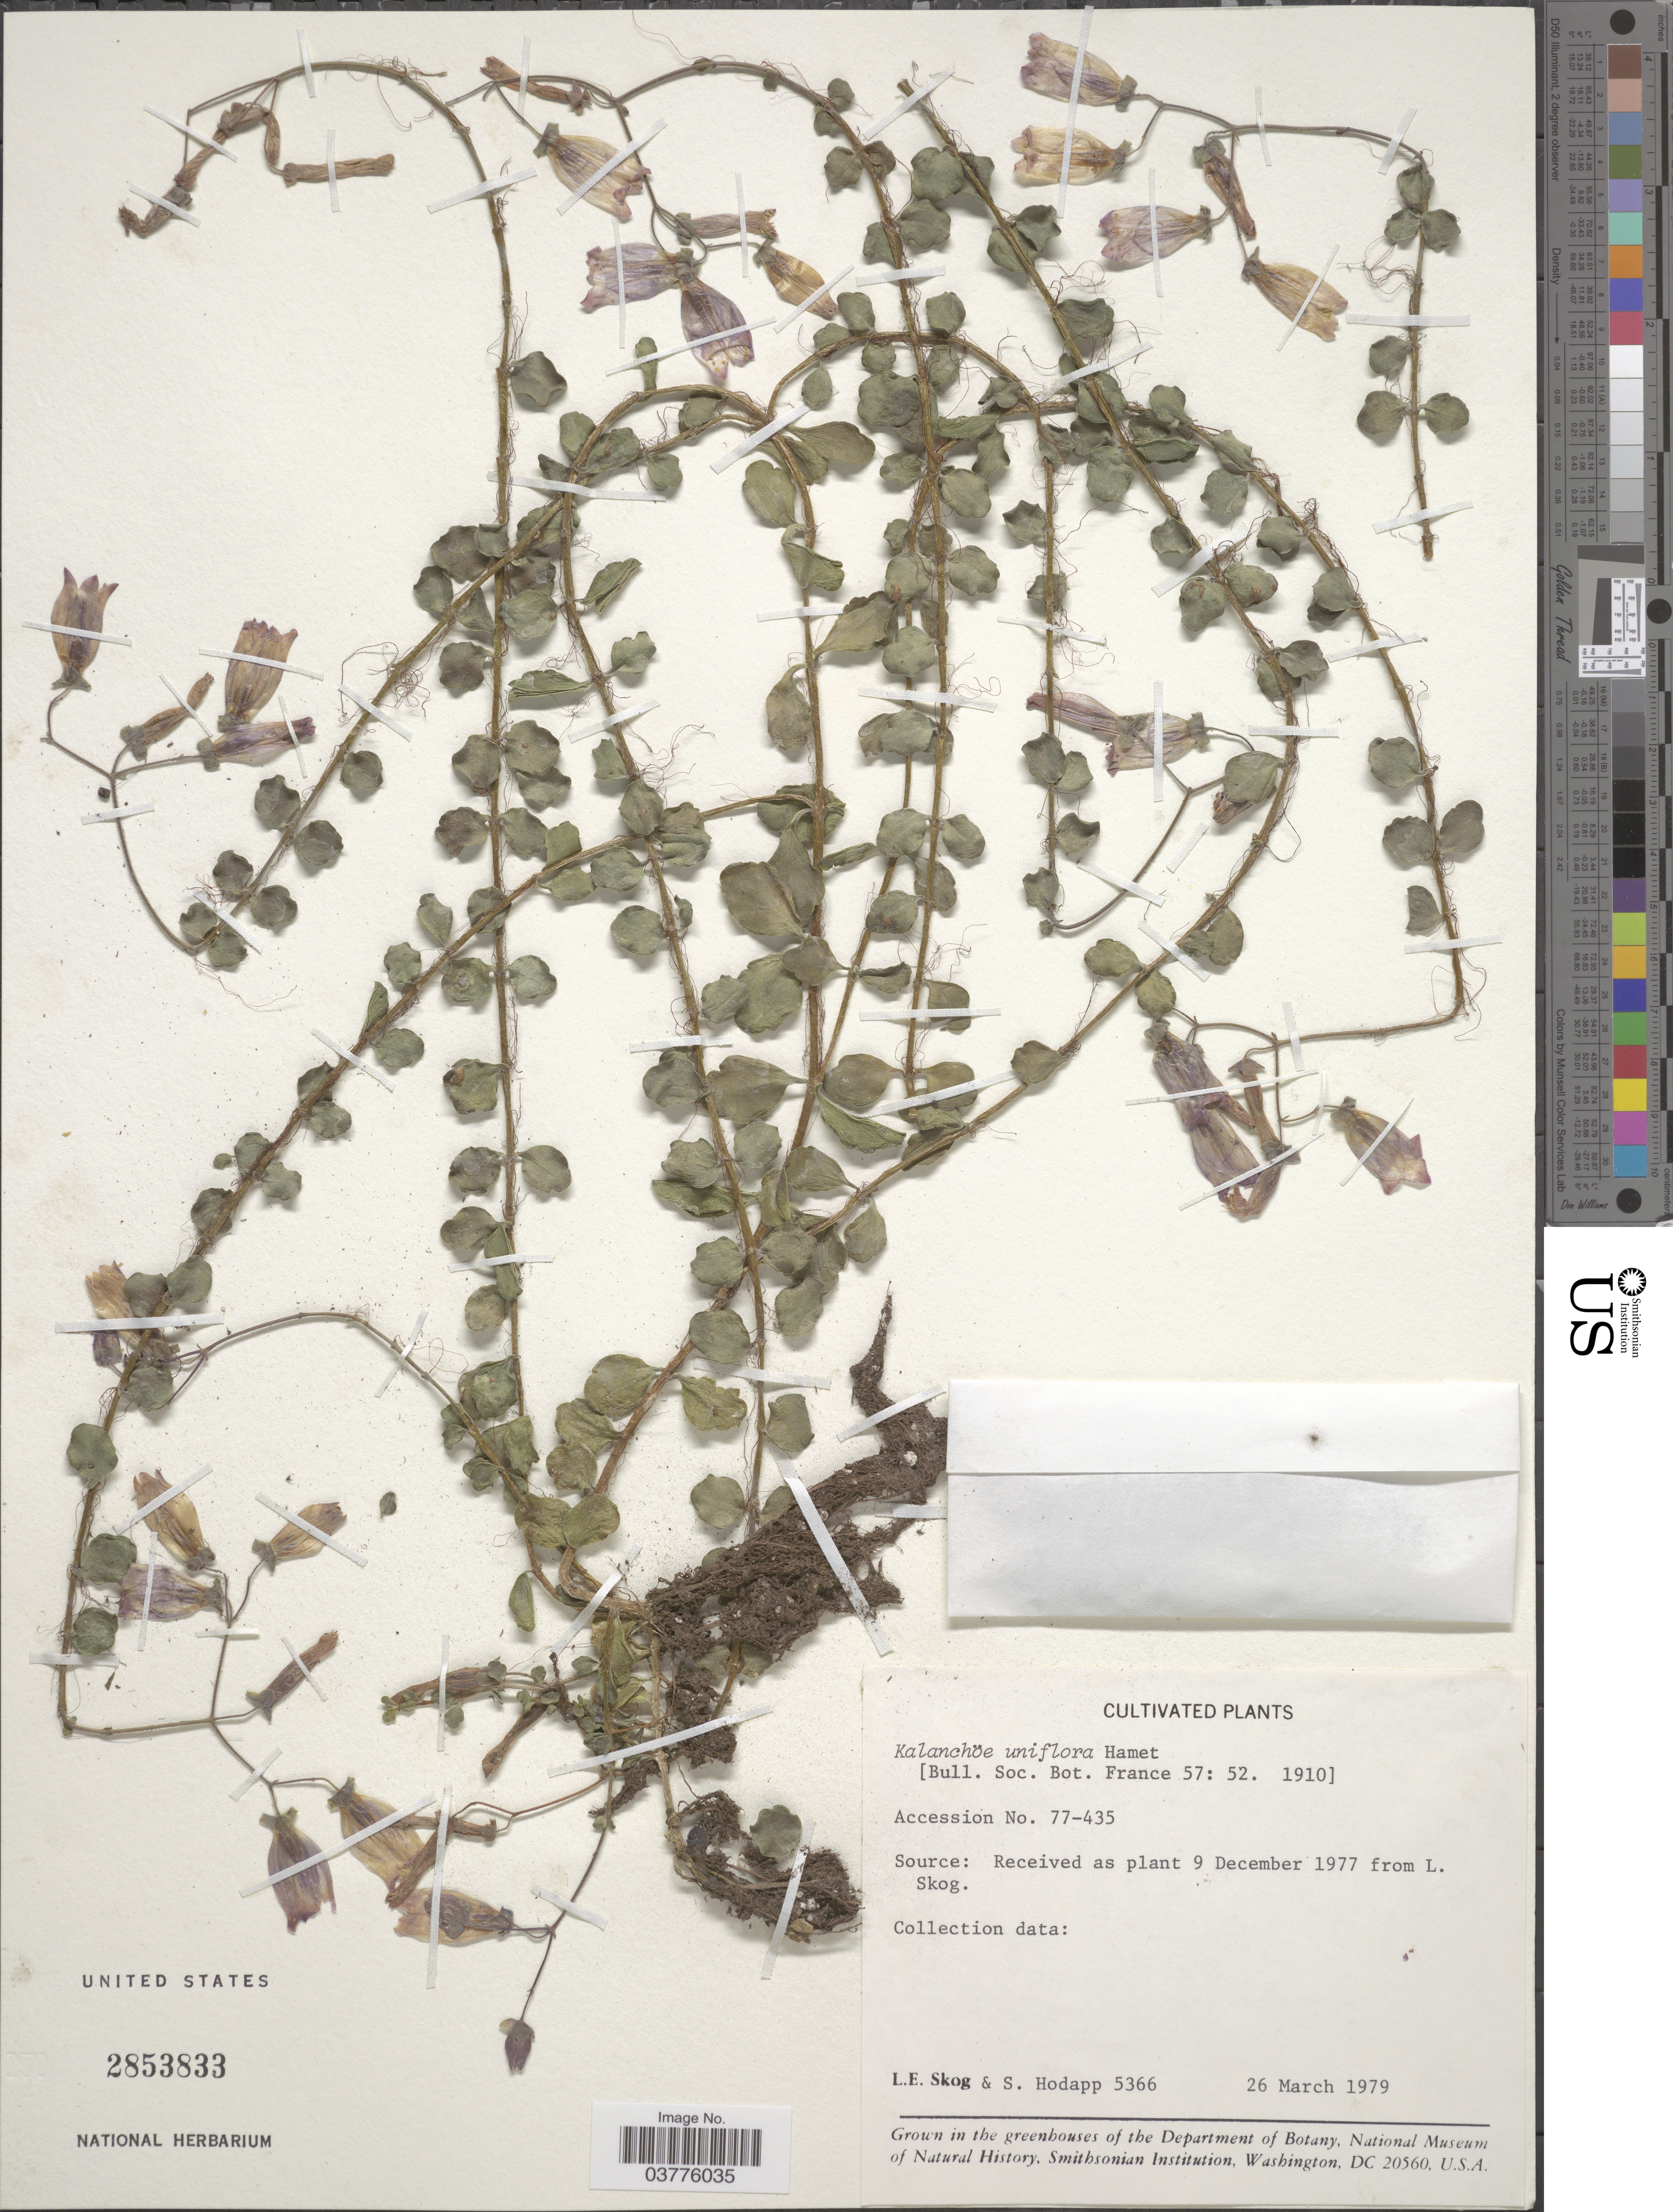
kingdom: Plantae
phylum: Tracheophyta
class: Magnoliopsida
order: Saxifragales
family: Crassulaceae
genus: Kalanchoe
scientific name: Kalanchoe uniflora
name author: (Stapf) Raym.-Hamet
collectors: L. E. Skog & S. Hodapp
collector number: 5366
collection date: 1979-03-26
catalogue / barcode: US 2853833